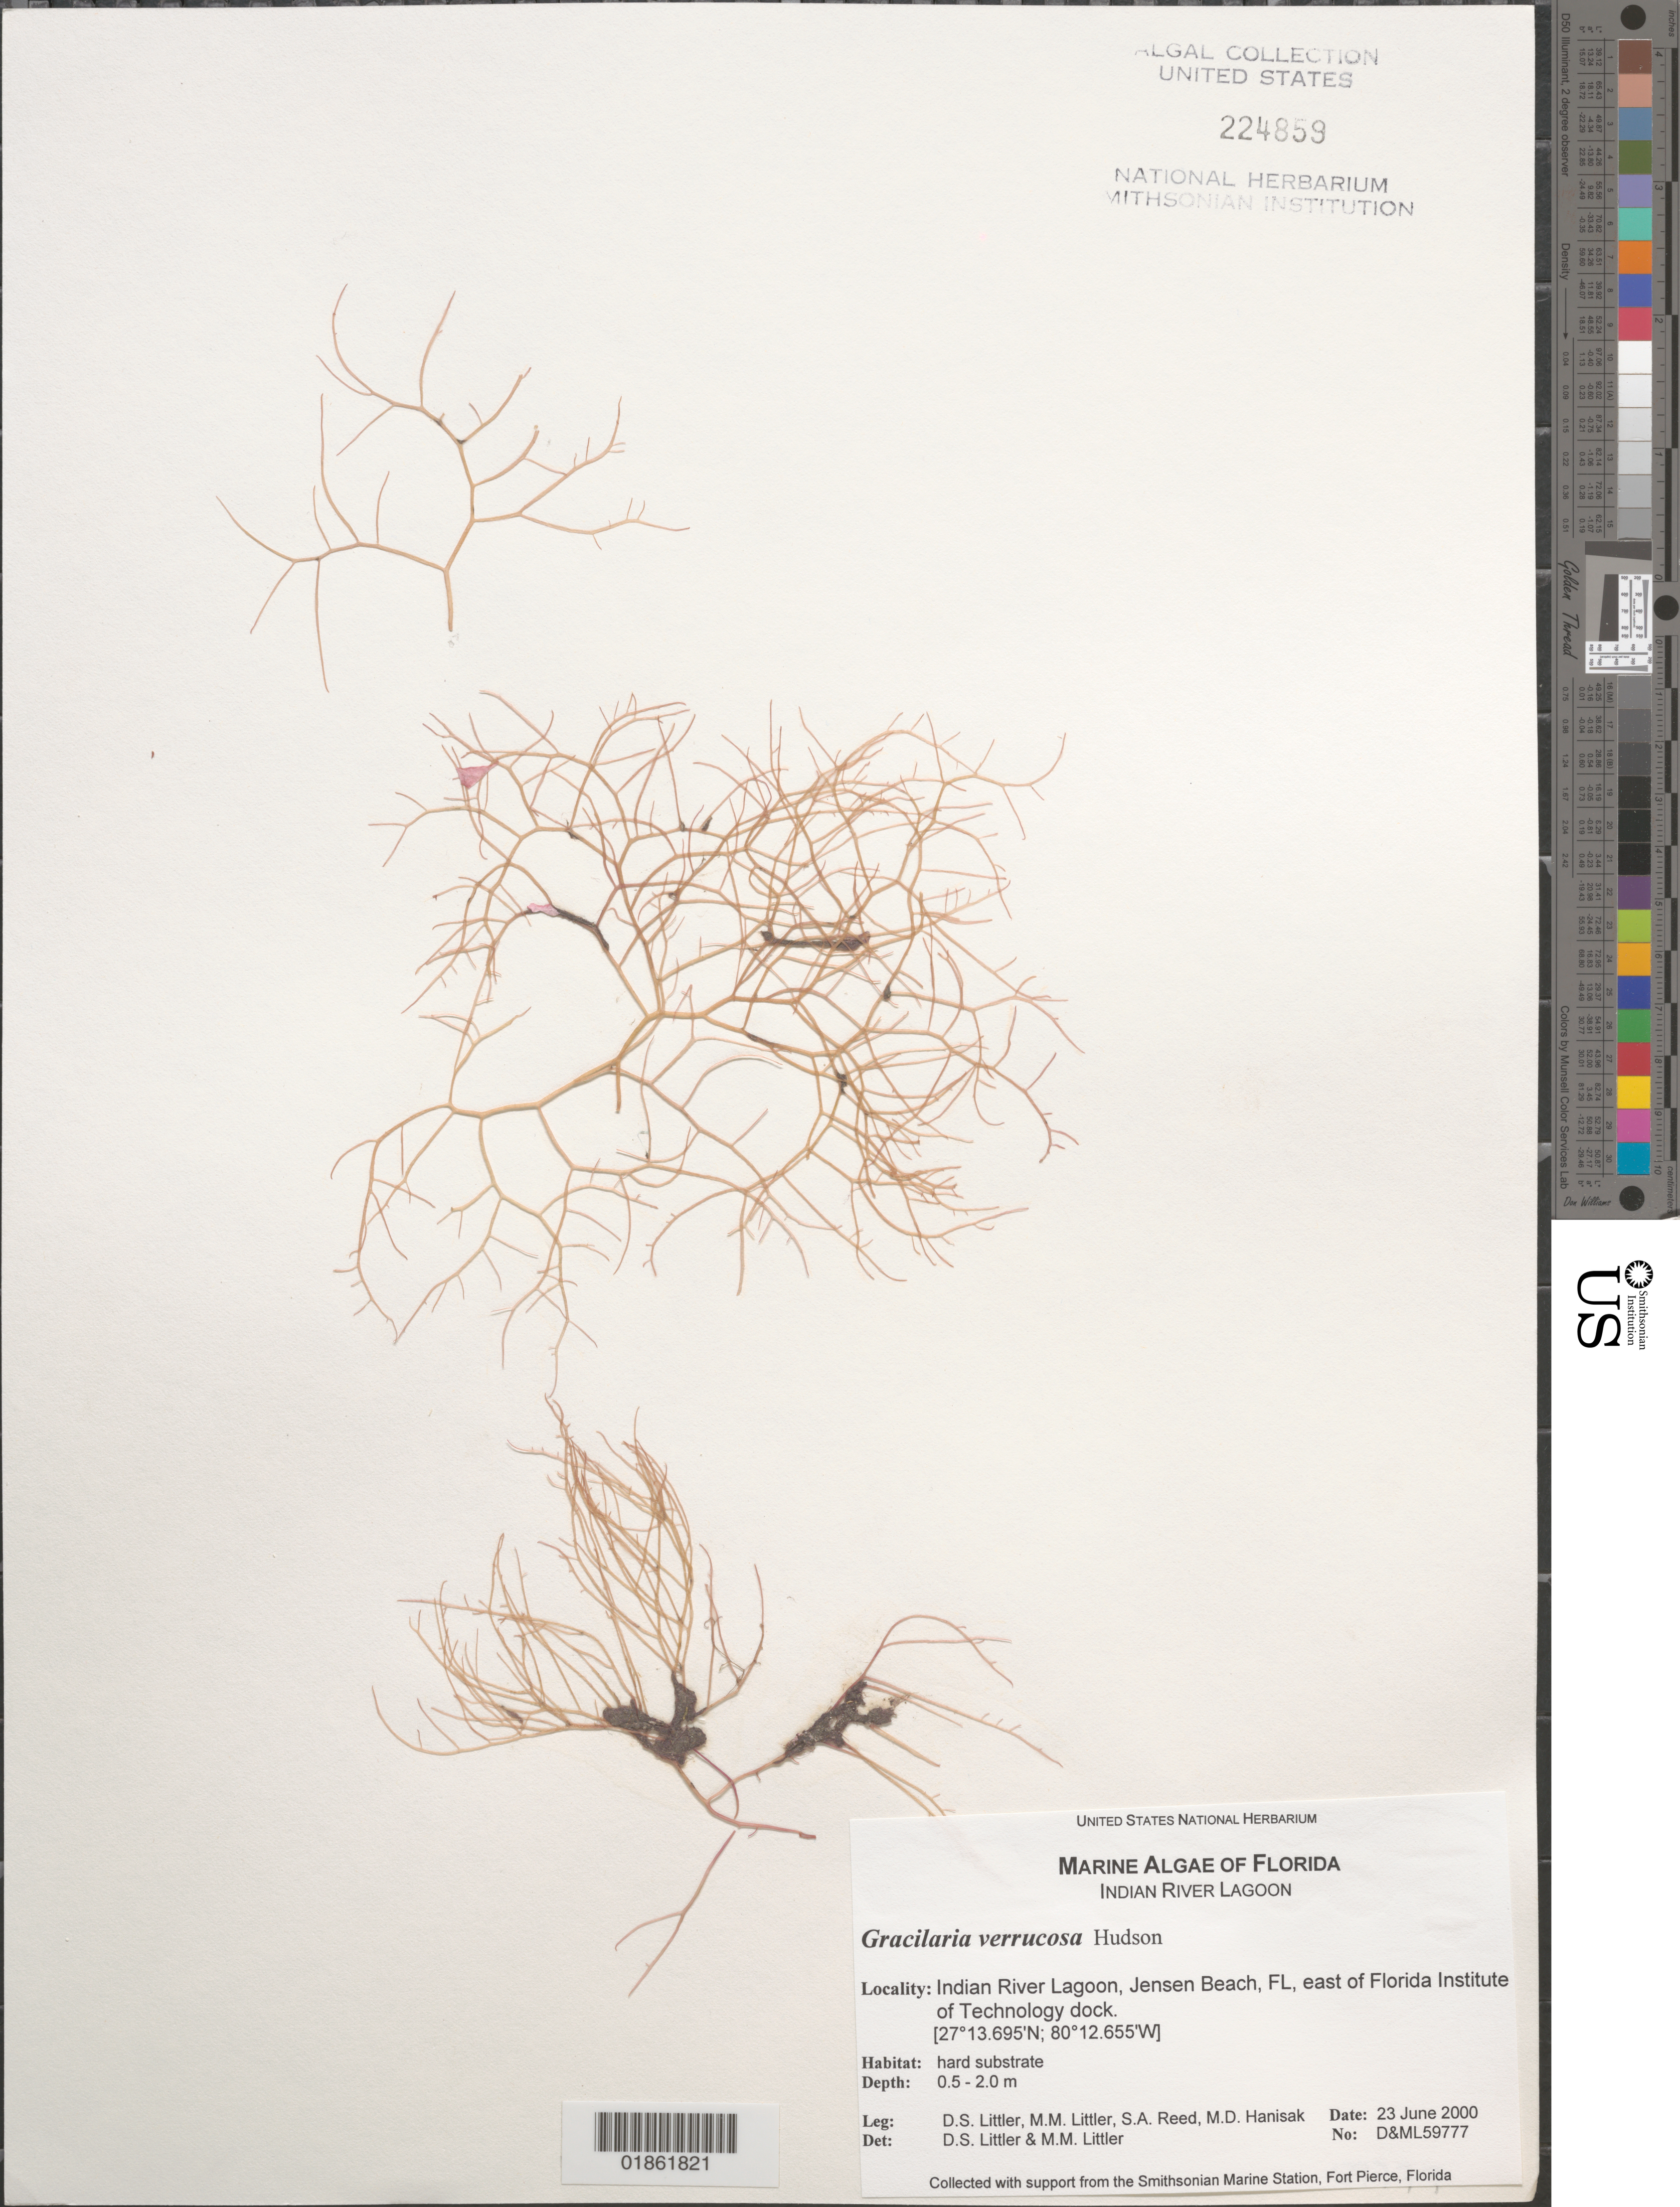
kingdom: Plantae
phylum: Rhodophyta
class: Florideophyceae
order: Gracilariales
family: Gracilariaceae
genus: Gracilariopsis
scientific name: Gracilariopsis longissima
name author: (S.G. Gmel.) Steentoft et al.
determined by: Algae name updating Project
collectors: D. S. Littler & M. M. Littler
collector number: D&ML 59777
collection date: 2000-06-23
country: United States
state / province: Florida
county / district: Saint Lucie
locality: Jensen Beach. S of city. Florida Institute of Technology, dock remains. Indian River Lagoon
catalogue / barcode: US 224859